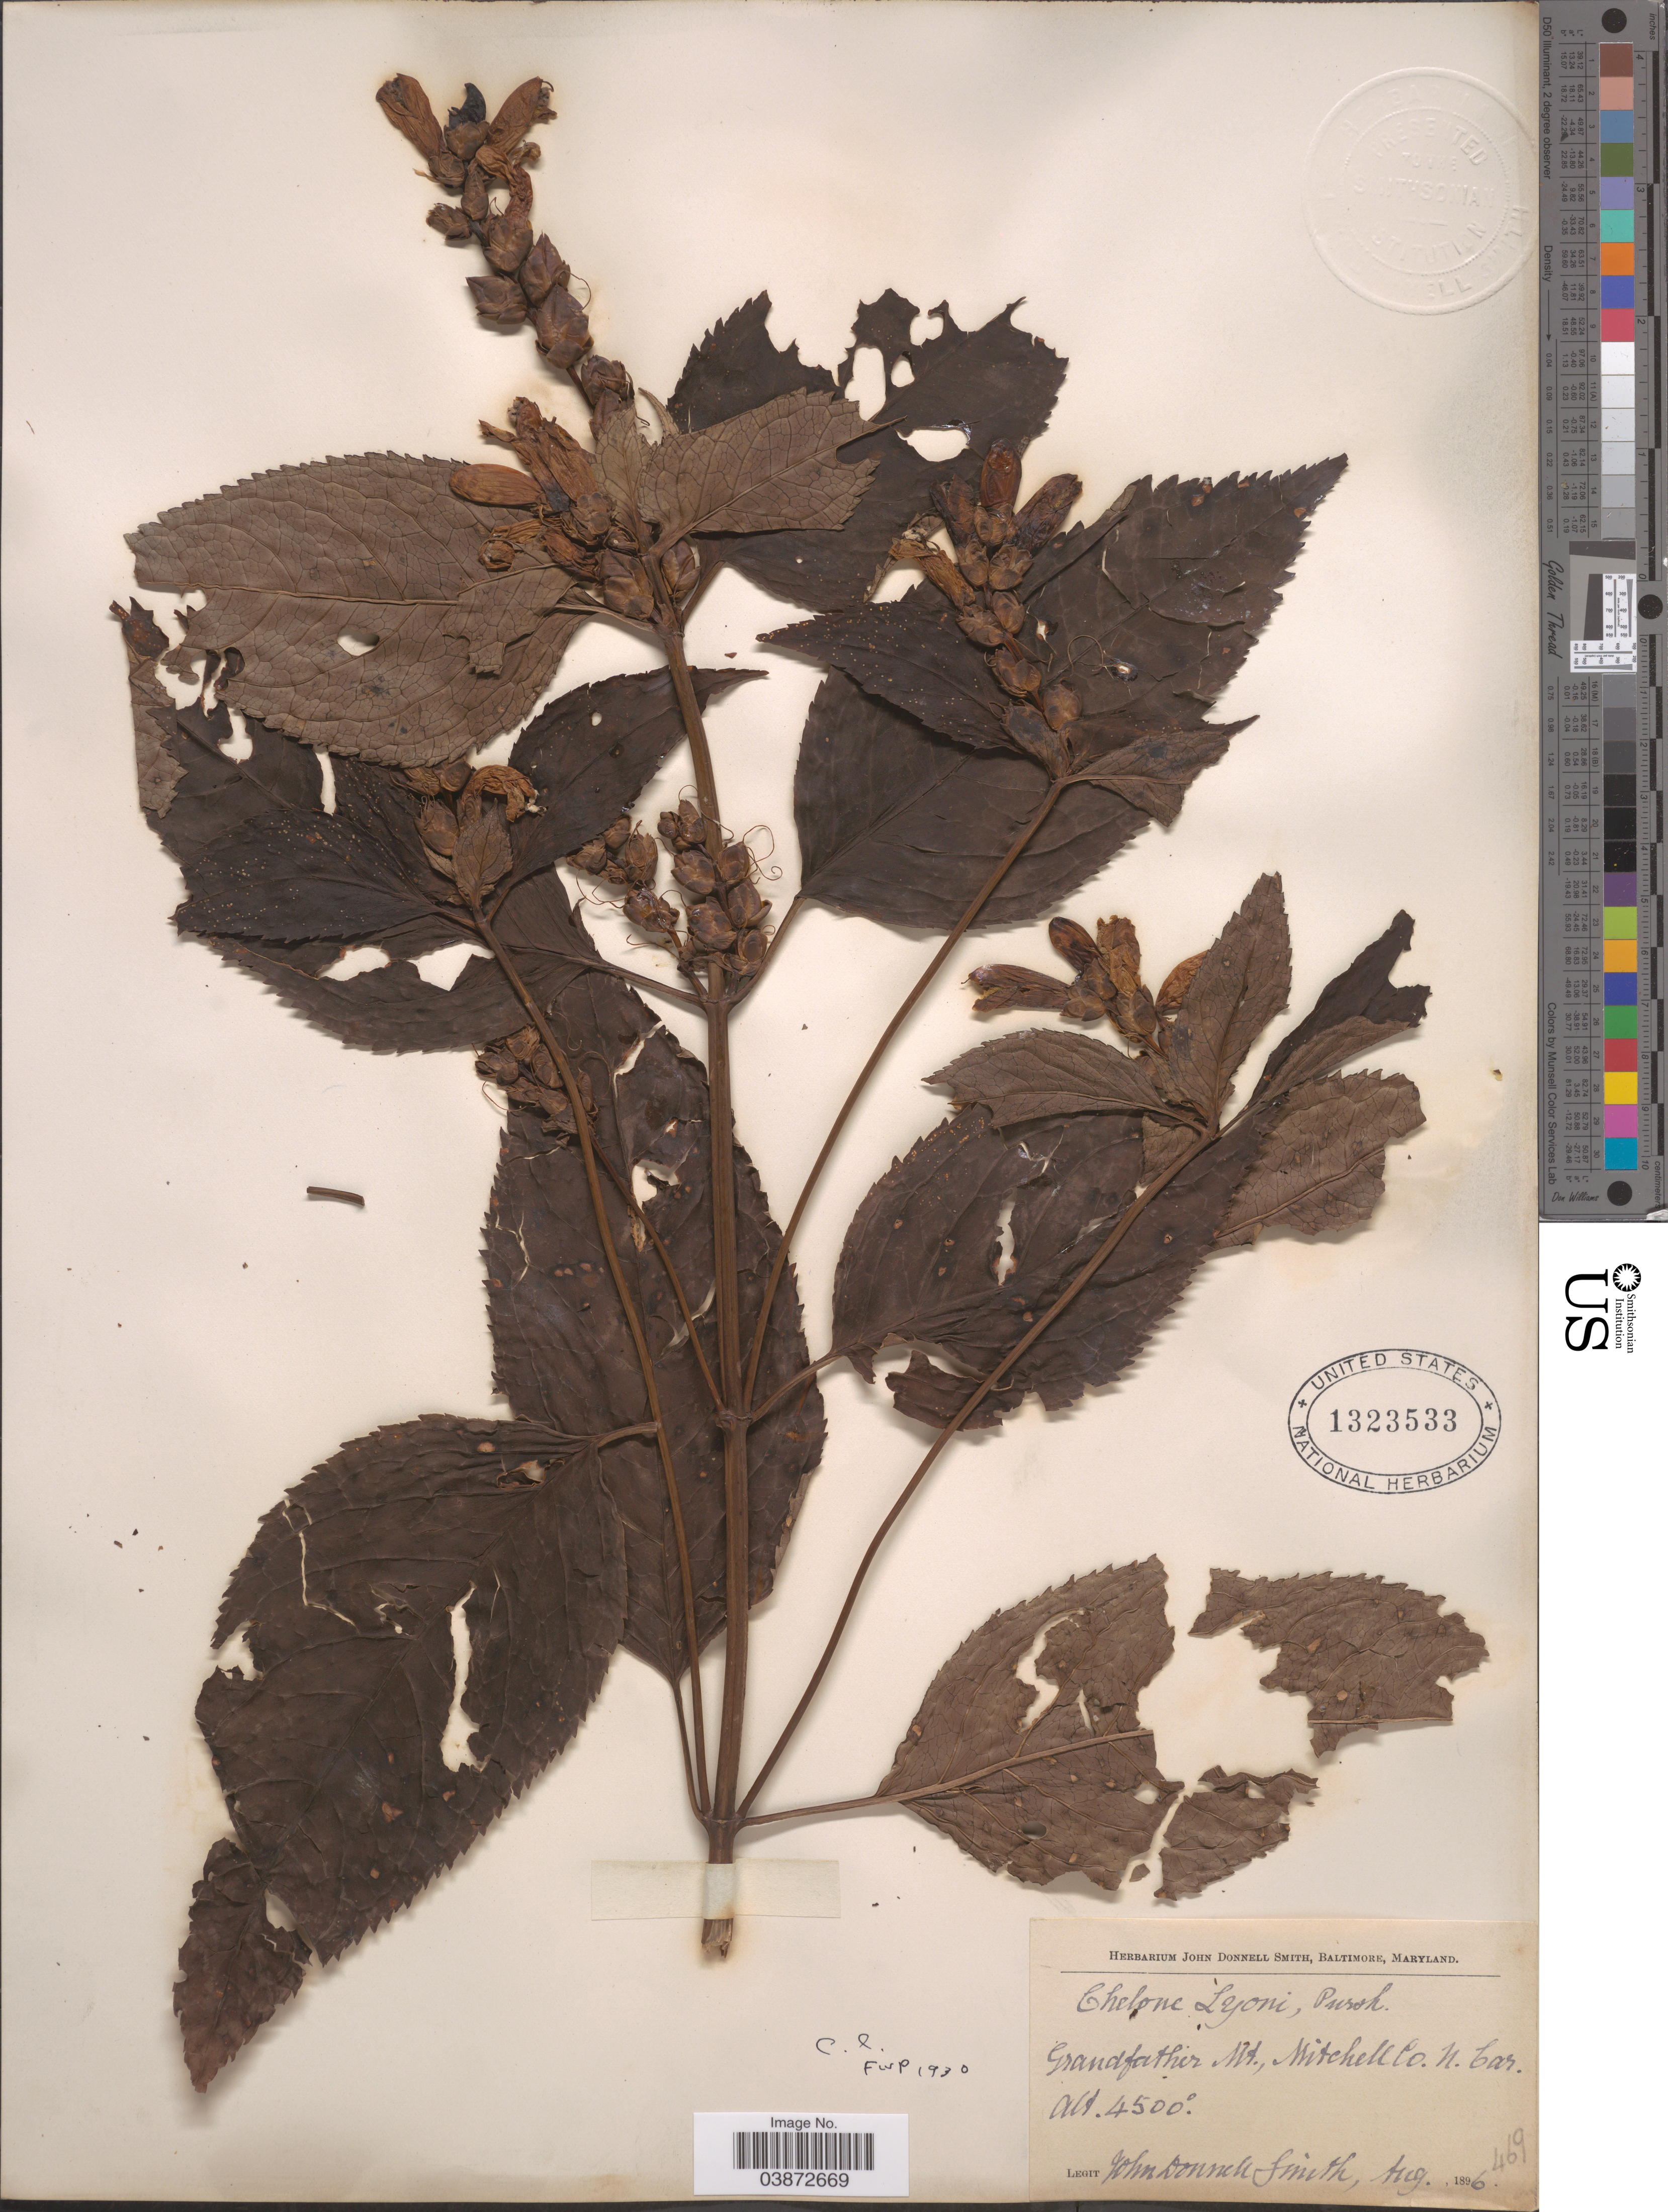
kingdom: Plantae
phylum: Tracheophyta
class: Magnoliopsida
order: Lamiales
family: Plantaginaceae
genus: Chelone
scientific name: Chelone lyonii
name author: Pursh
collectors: J. Donnell Smith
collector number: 6469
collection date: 1896-08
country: United States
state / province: North Carolina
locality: Grandfather Mt., Mitchell Co.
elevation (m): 1372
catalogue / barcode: US 1323533